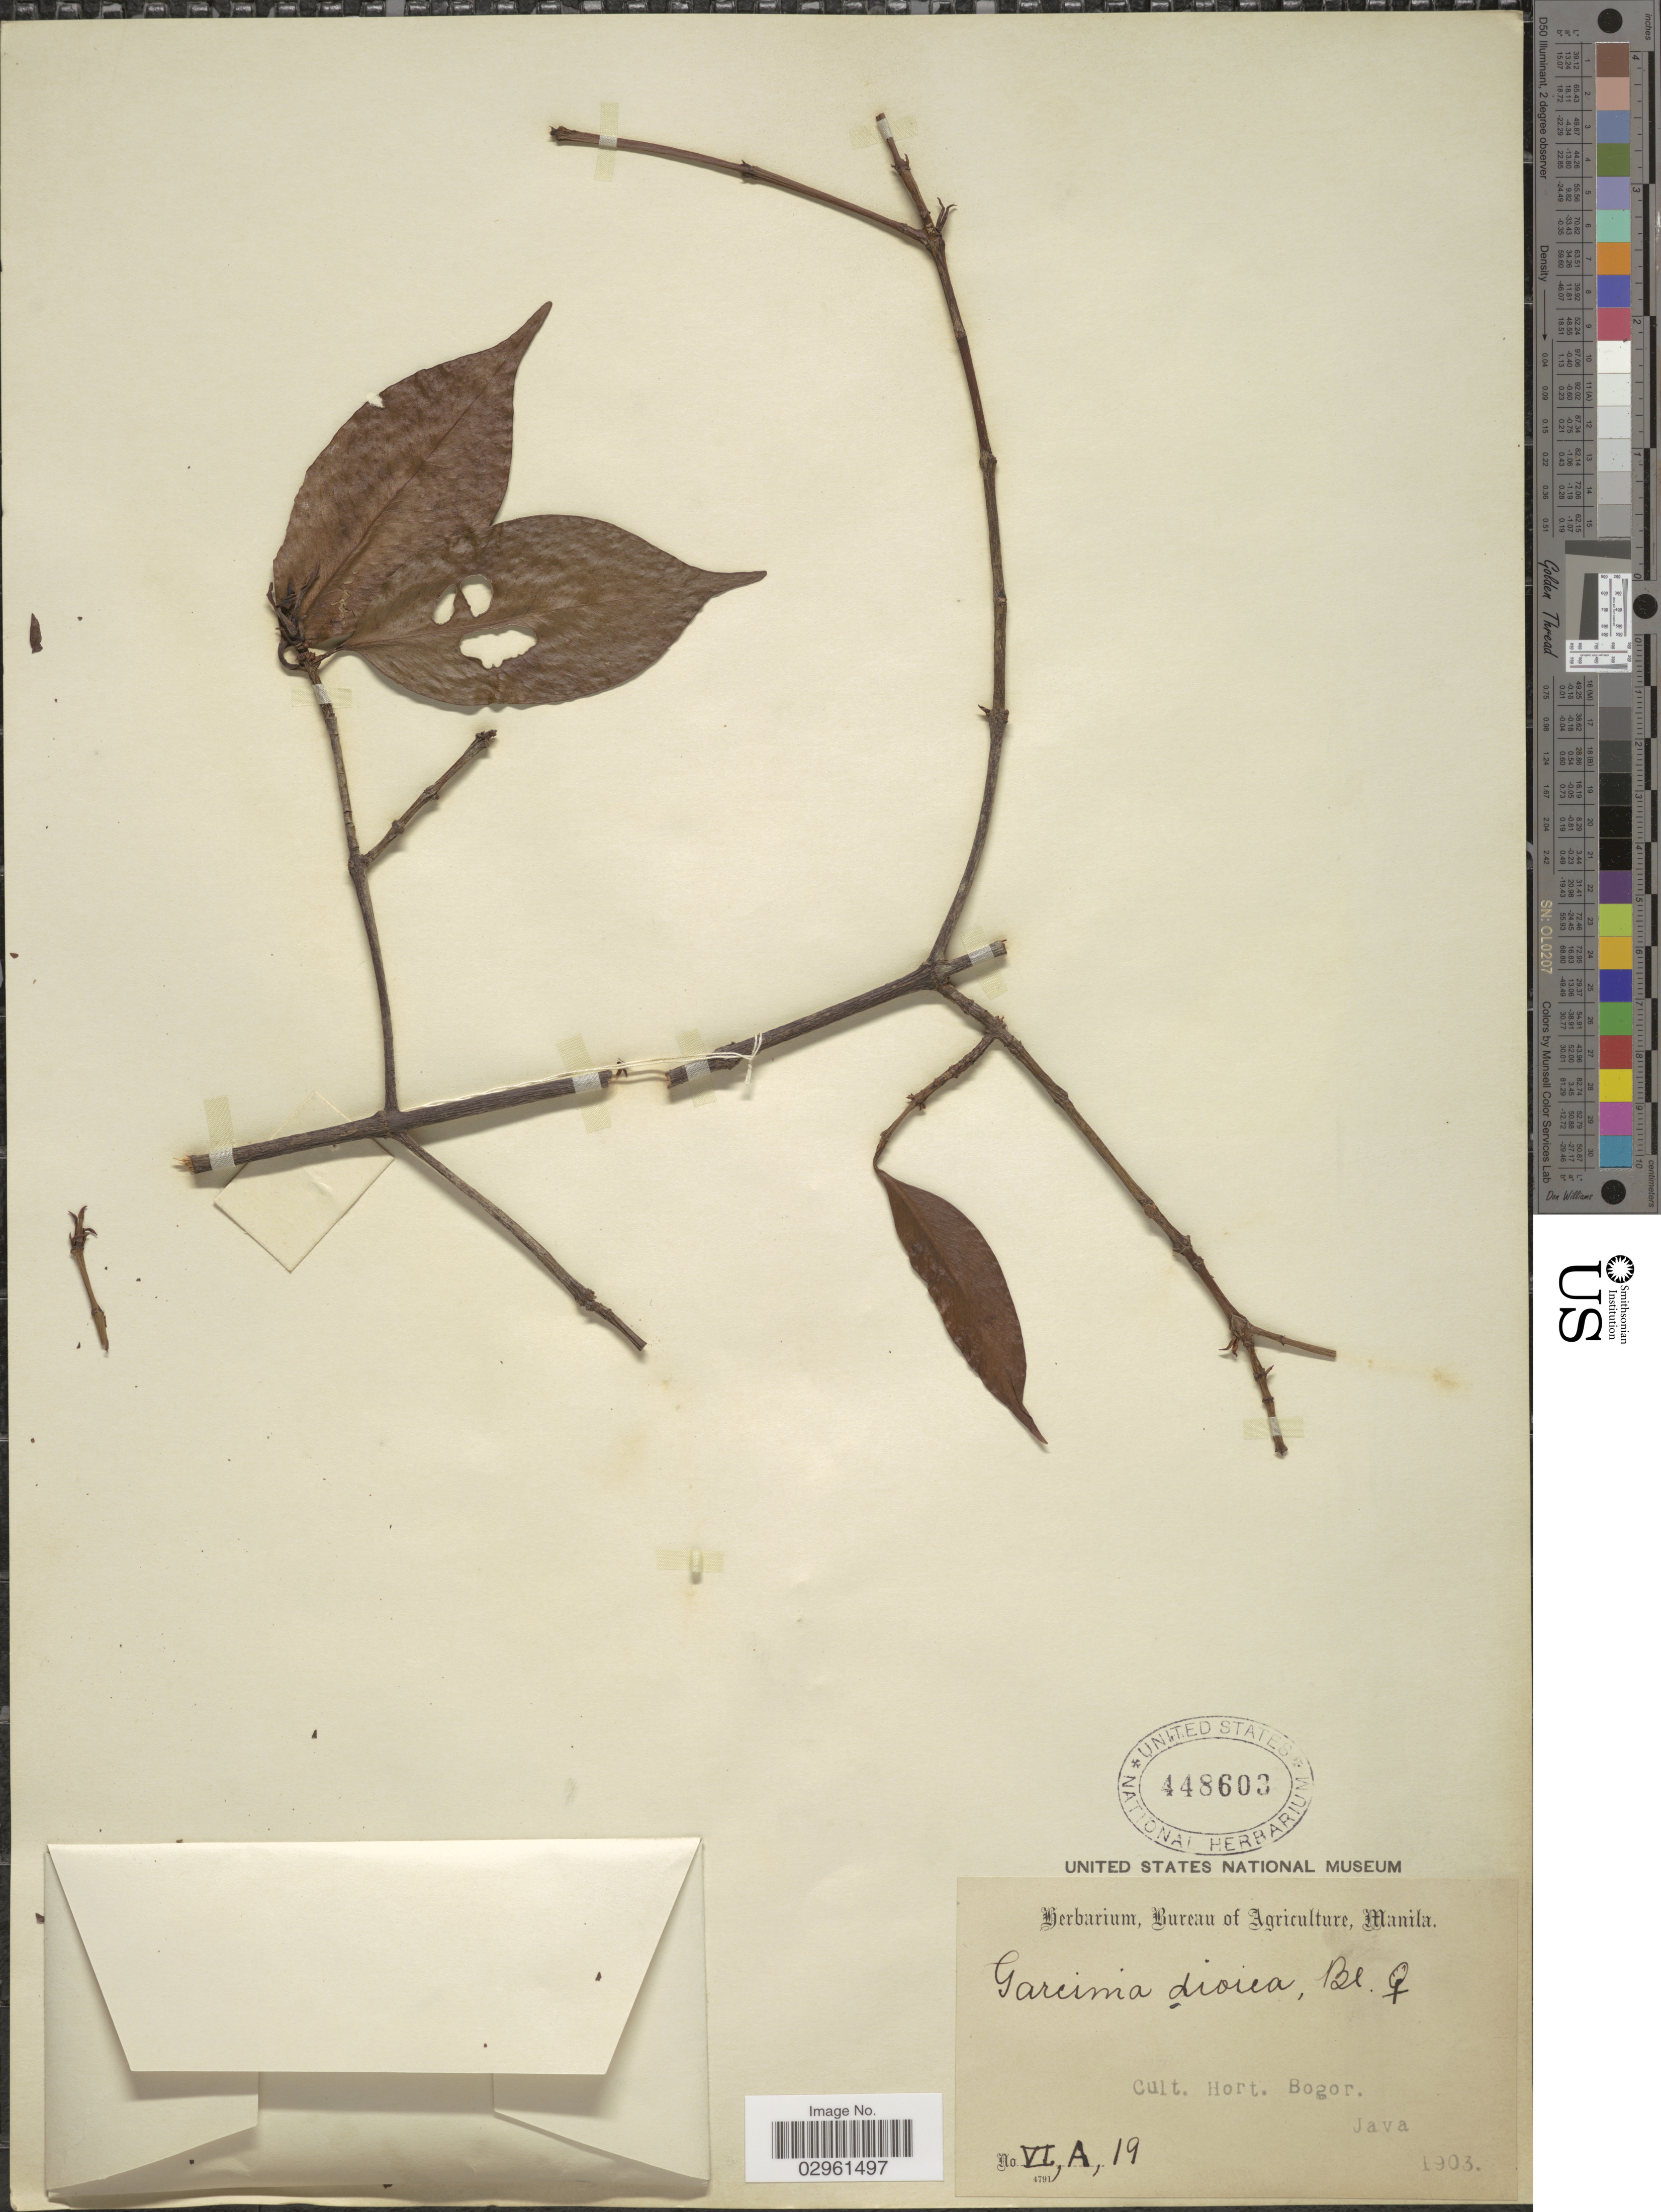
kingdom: Plantae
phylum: Tracheophyta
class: Magnoliopsida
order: Malpighiales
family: Clusiaceae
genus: Garcinia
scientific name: Garcinia dioica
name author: Blume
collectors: Ex herb. Bureau of Agriculture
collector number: VI,A,19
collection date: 1903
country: Indonesia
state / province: Java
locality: Cult. Hort. Bogor.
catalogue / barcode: US 448603